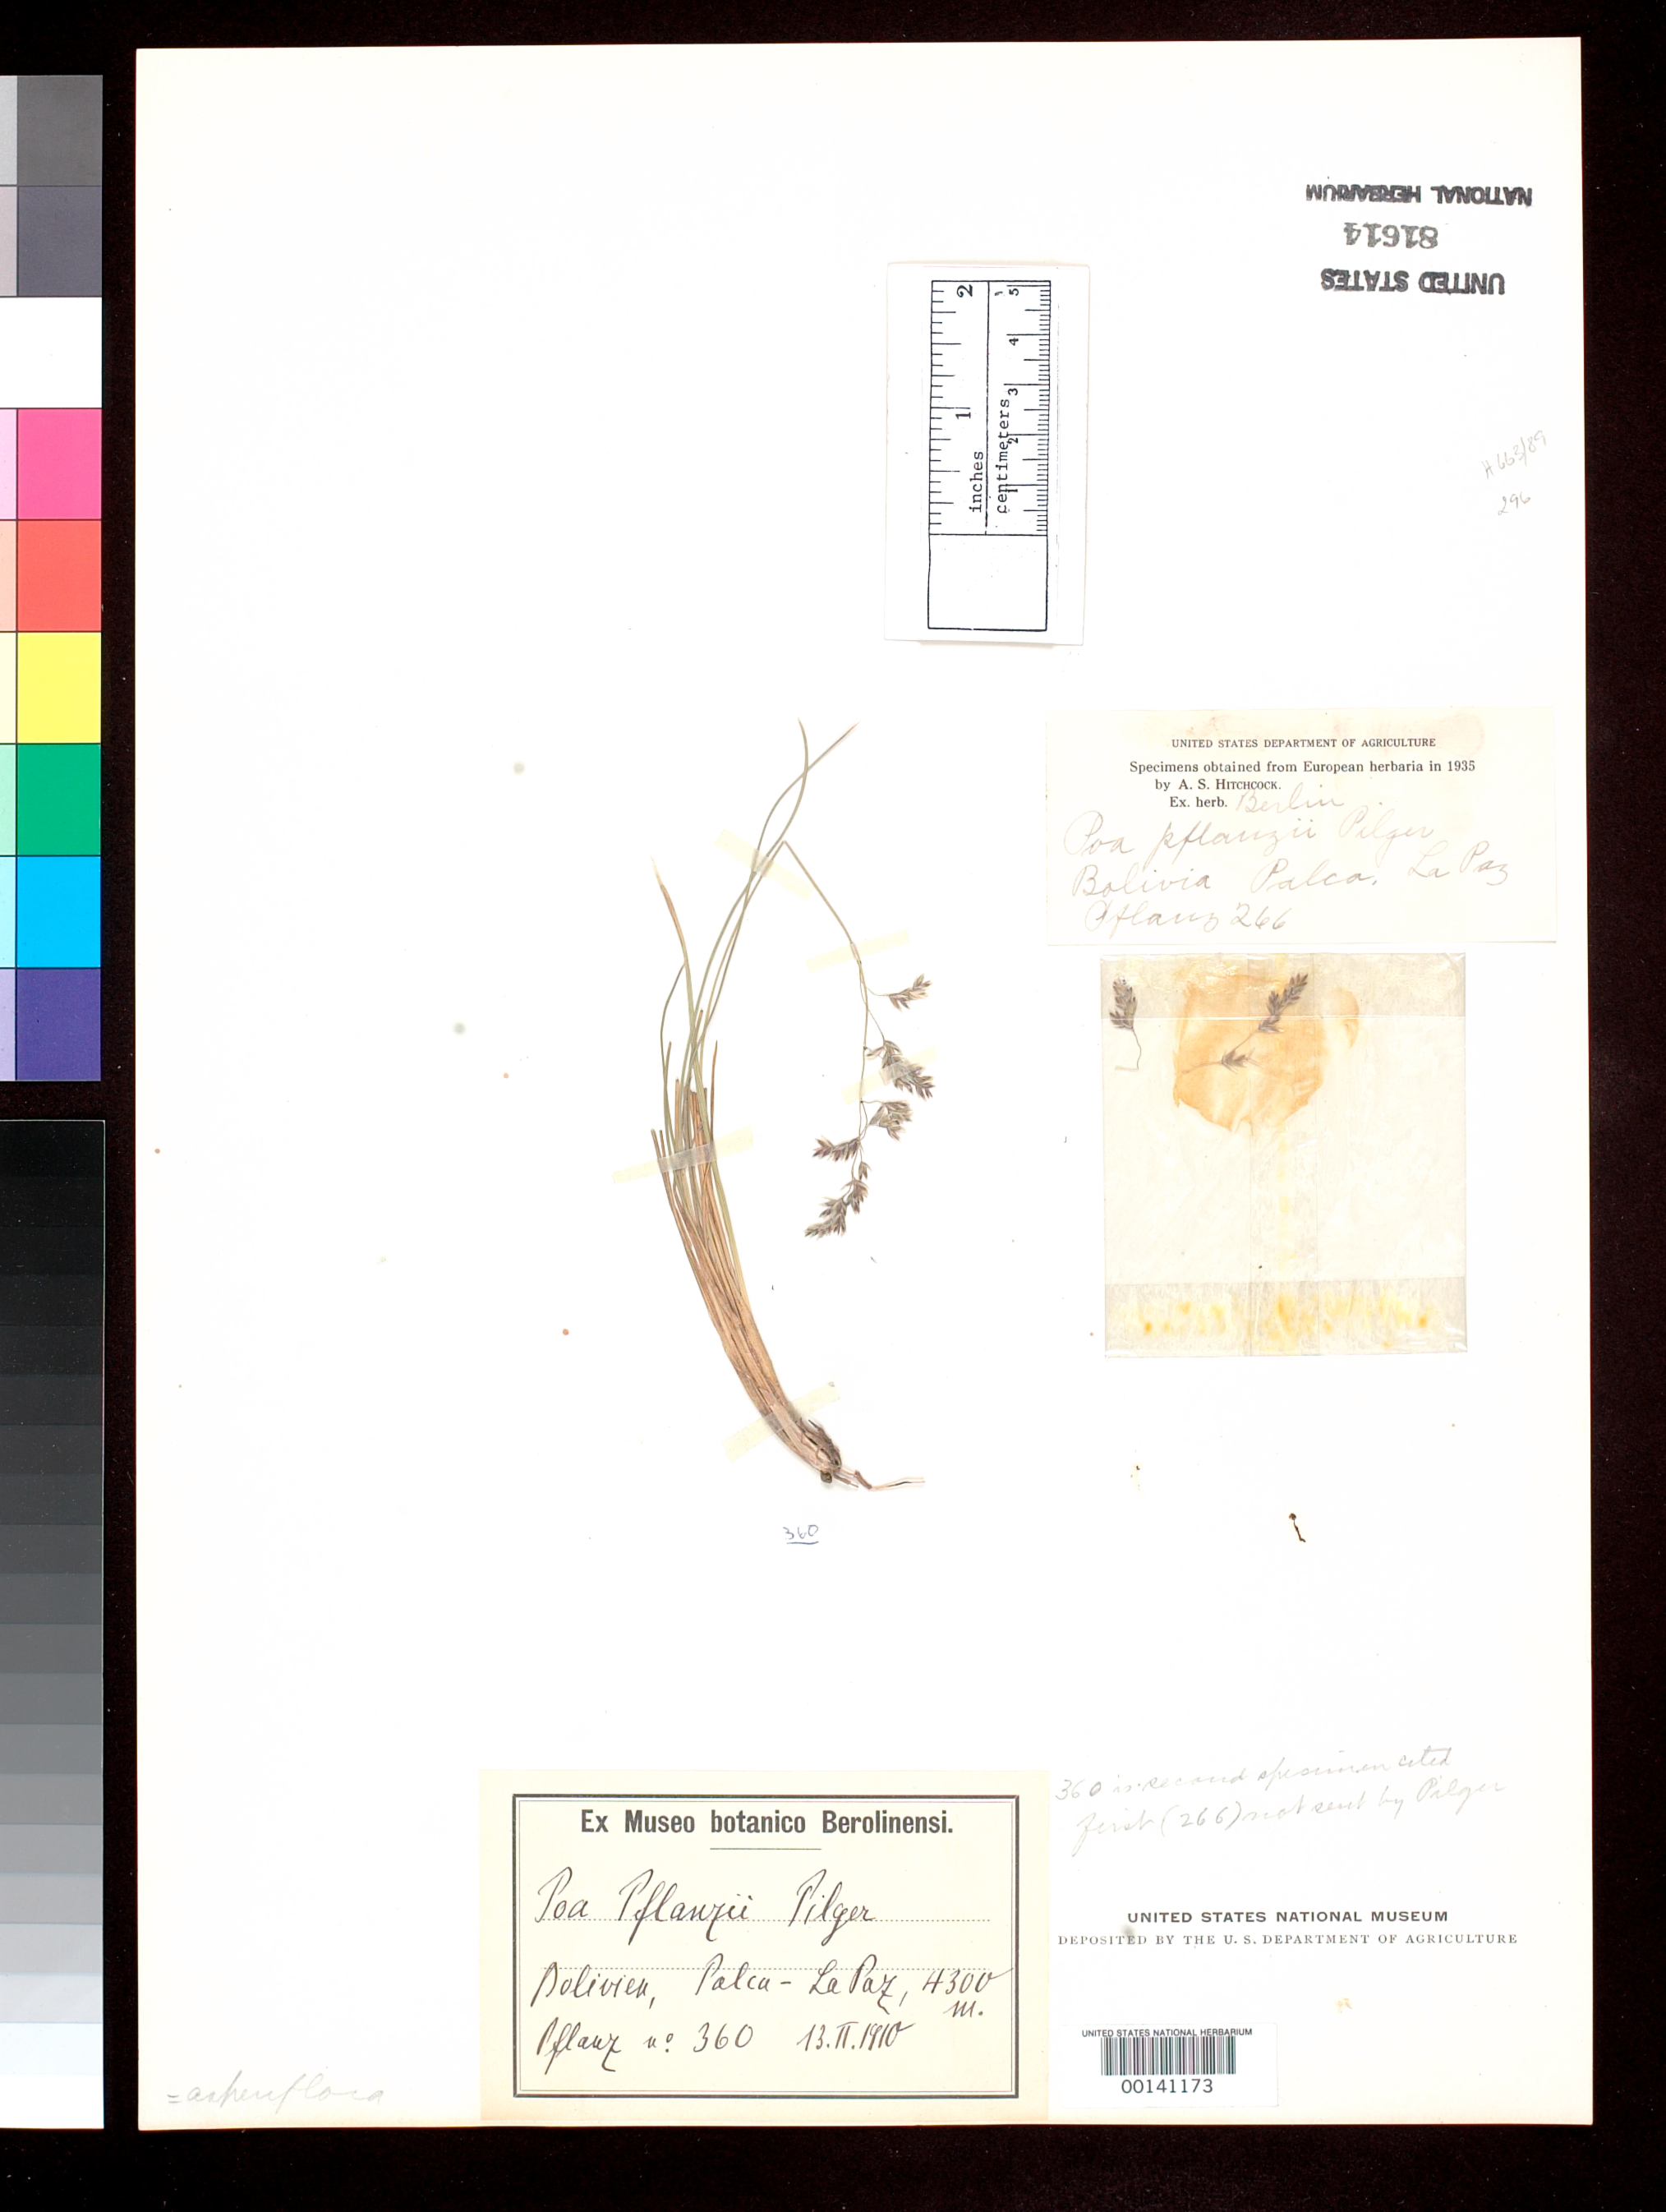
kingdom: Plantae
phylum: Tracheophyta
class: Liliopsida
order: Poales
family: Poaceae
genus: Poa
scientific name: Poa pflanzii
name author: Pilg.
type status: Holotype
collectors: K. Pflanz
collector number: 360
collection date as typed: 13 Feb 1910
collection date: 1910-02-13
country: Bolivia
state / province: La Paz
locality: Palca.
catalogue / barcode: US 81614